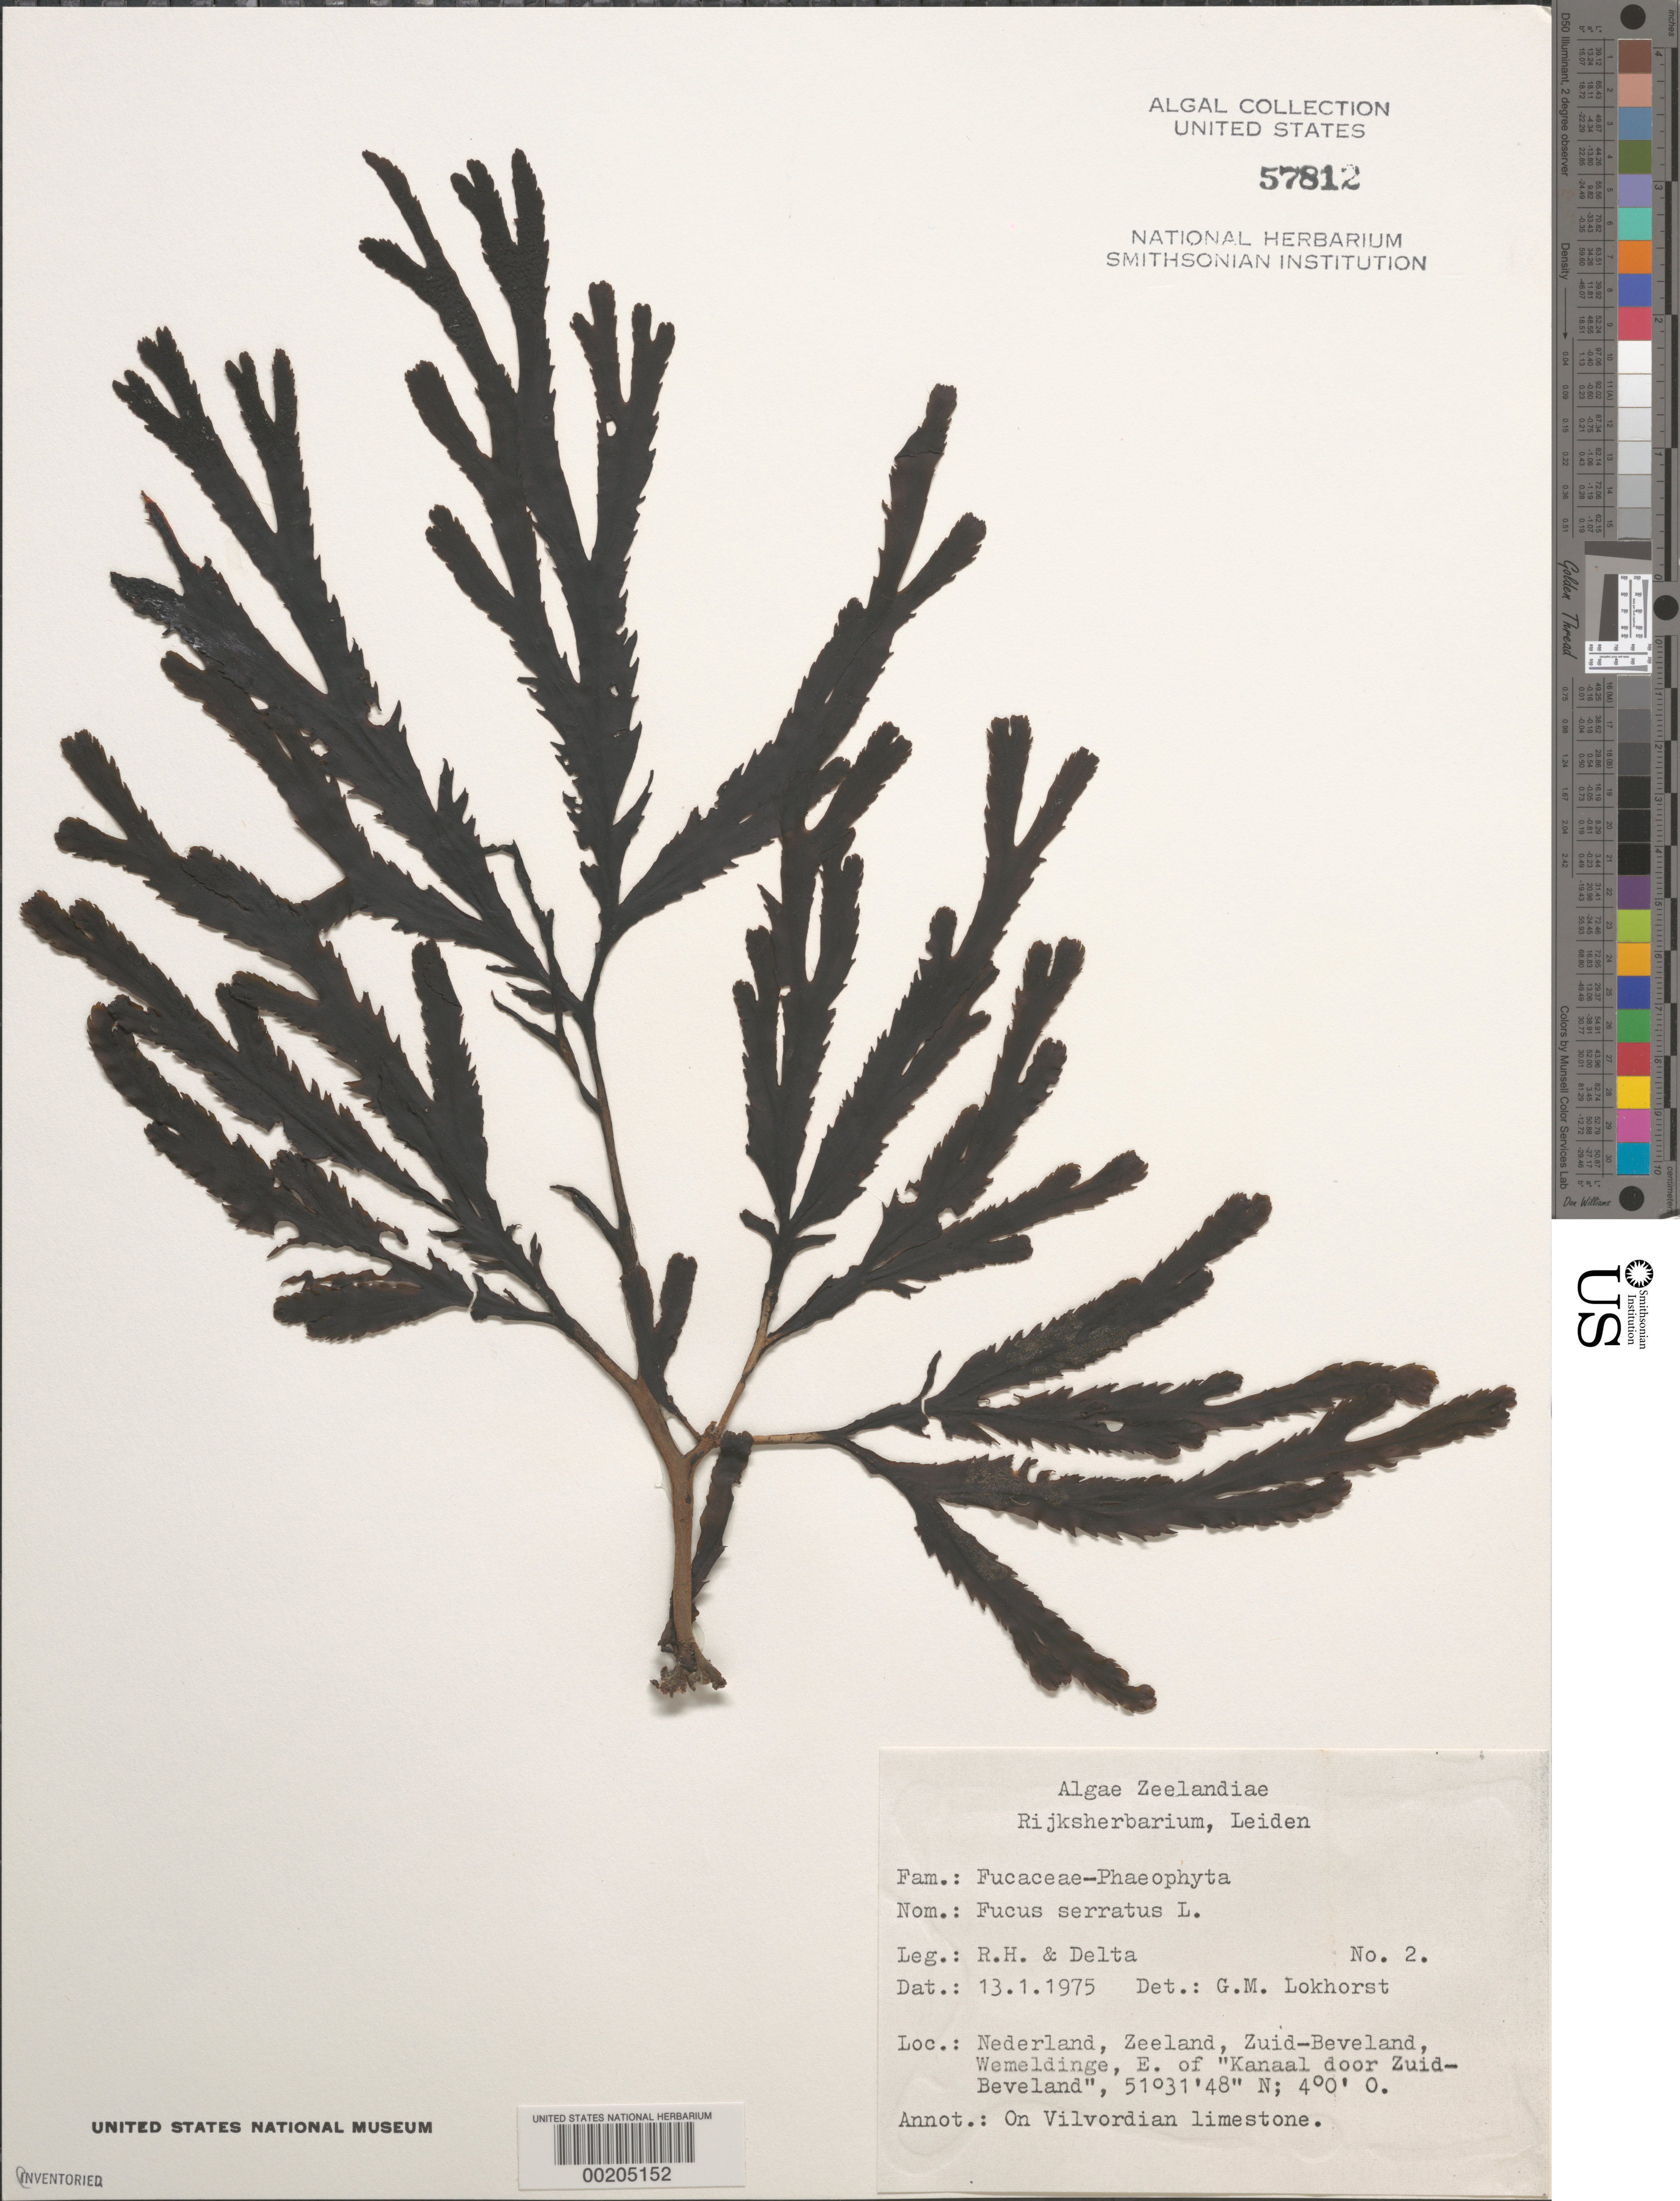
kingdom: Chromista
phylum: Ochrophyta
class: Phaeophyceae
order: Fucales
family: Fucaceae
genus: Fucus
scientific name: Fucus serratus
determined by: Lokhorst, G. M.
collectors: R.H. & Delta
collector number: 2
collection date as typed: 13 Jan 1975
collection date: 1975-01-13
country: Netherlands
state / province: Zeeland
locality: Zuid-Beveland, Wemeldinge, east of Kanaal door Zuid-Beveland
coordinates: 51 31' 48" N, 4 00' E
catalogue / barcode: US 57812